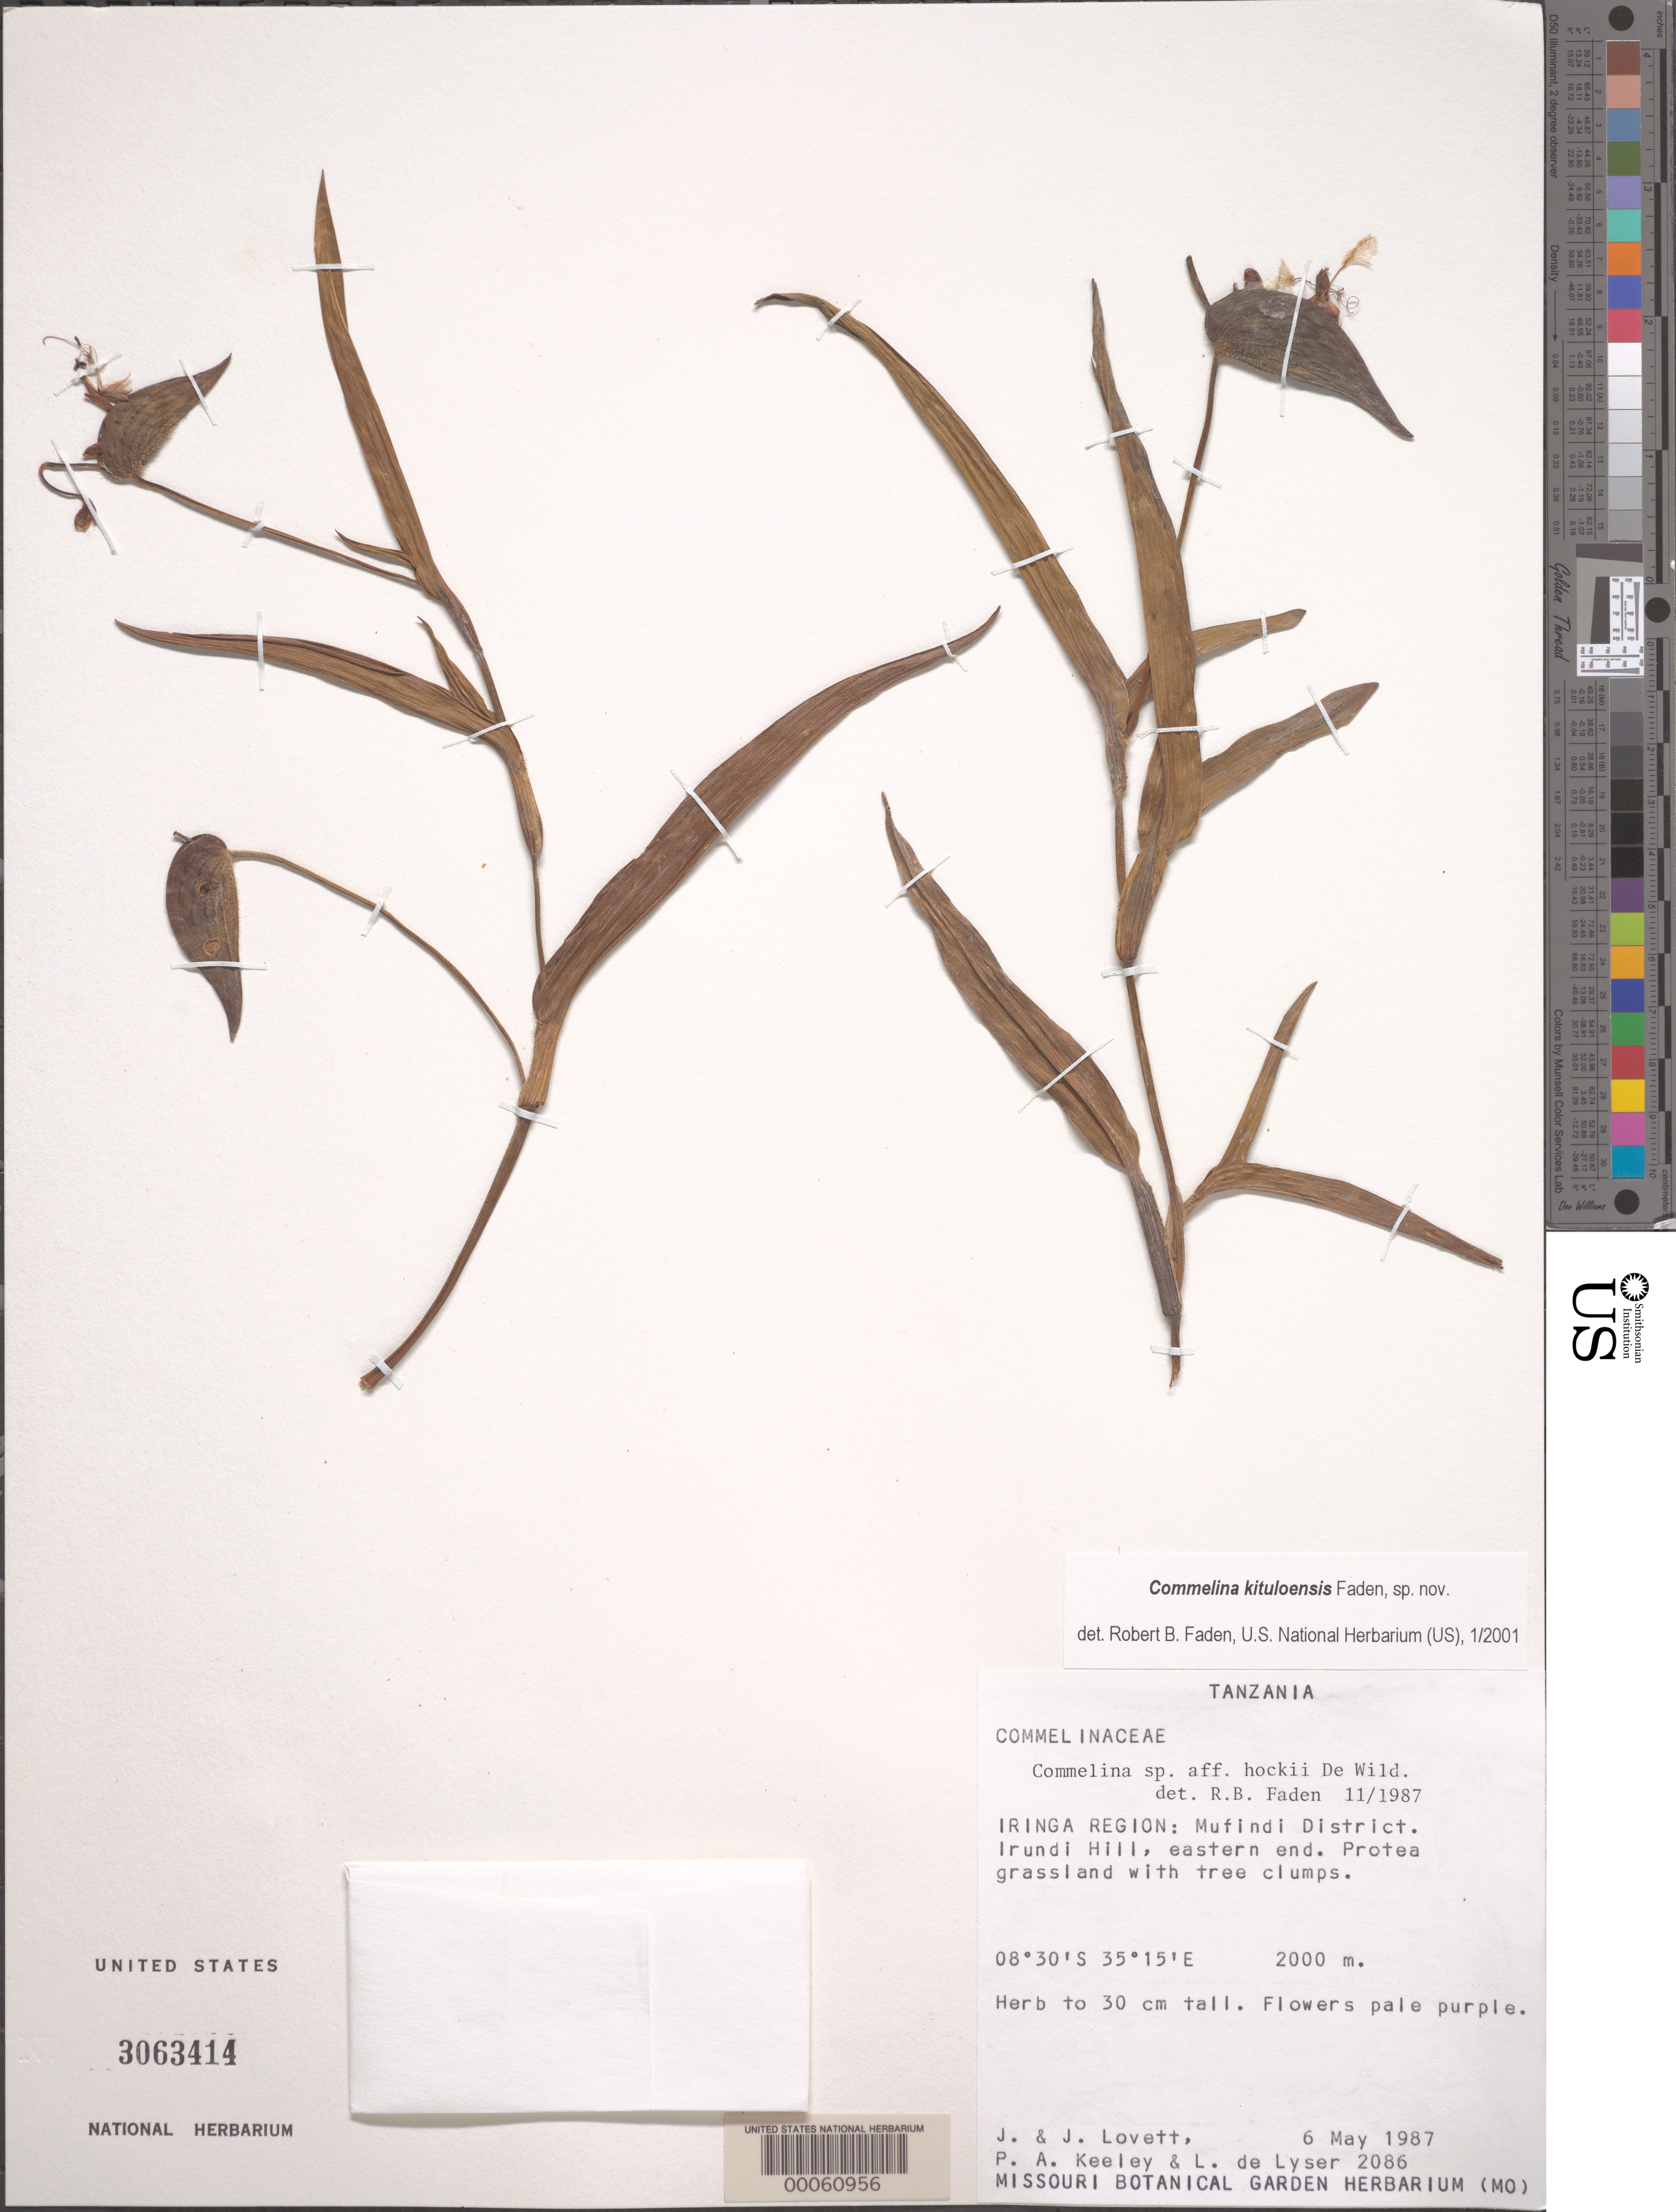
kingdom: Plantae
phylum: Tracheophyta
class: Liliopsida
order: Commelinales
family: Commelinaceae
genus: Commelina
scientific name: Commelina kituloensis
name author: Faden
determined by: Faden, Robert B., (US), Smithsonian Institution - National Museum of Natural History (UNITED STATES)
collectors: J. Lovett, P. A. Keeley & L. De Lyser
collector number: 2086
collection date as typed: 06 May 1987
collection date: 1987-05-06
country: Tanzania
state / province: Iringa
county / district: Mufindi Dist.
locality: Irundi hill, e end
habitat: Protea grassland with tree clumps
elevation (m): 2000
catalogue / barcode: US 3063414